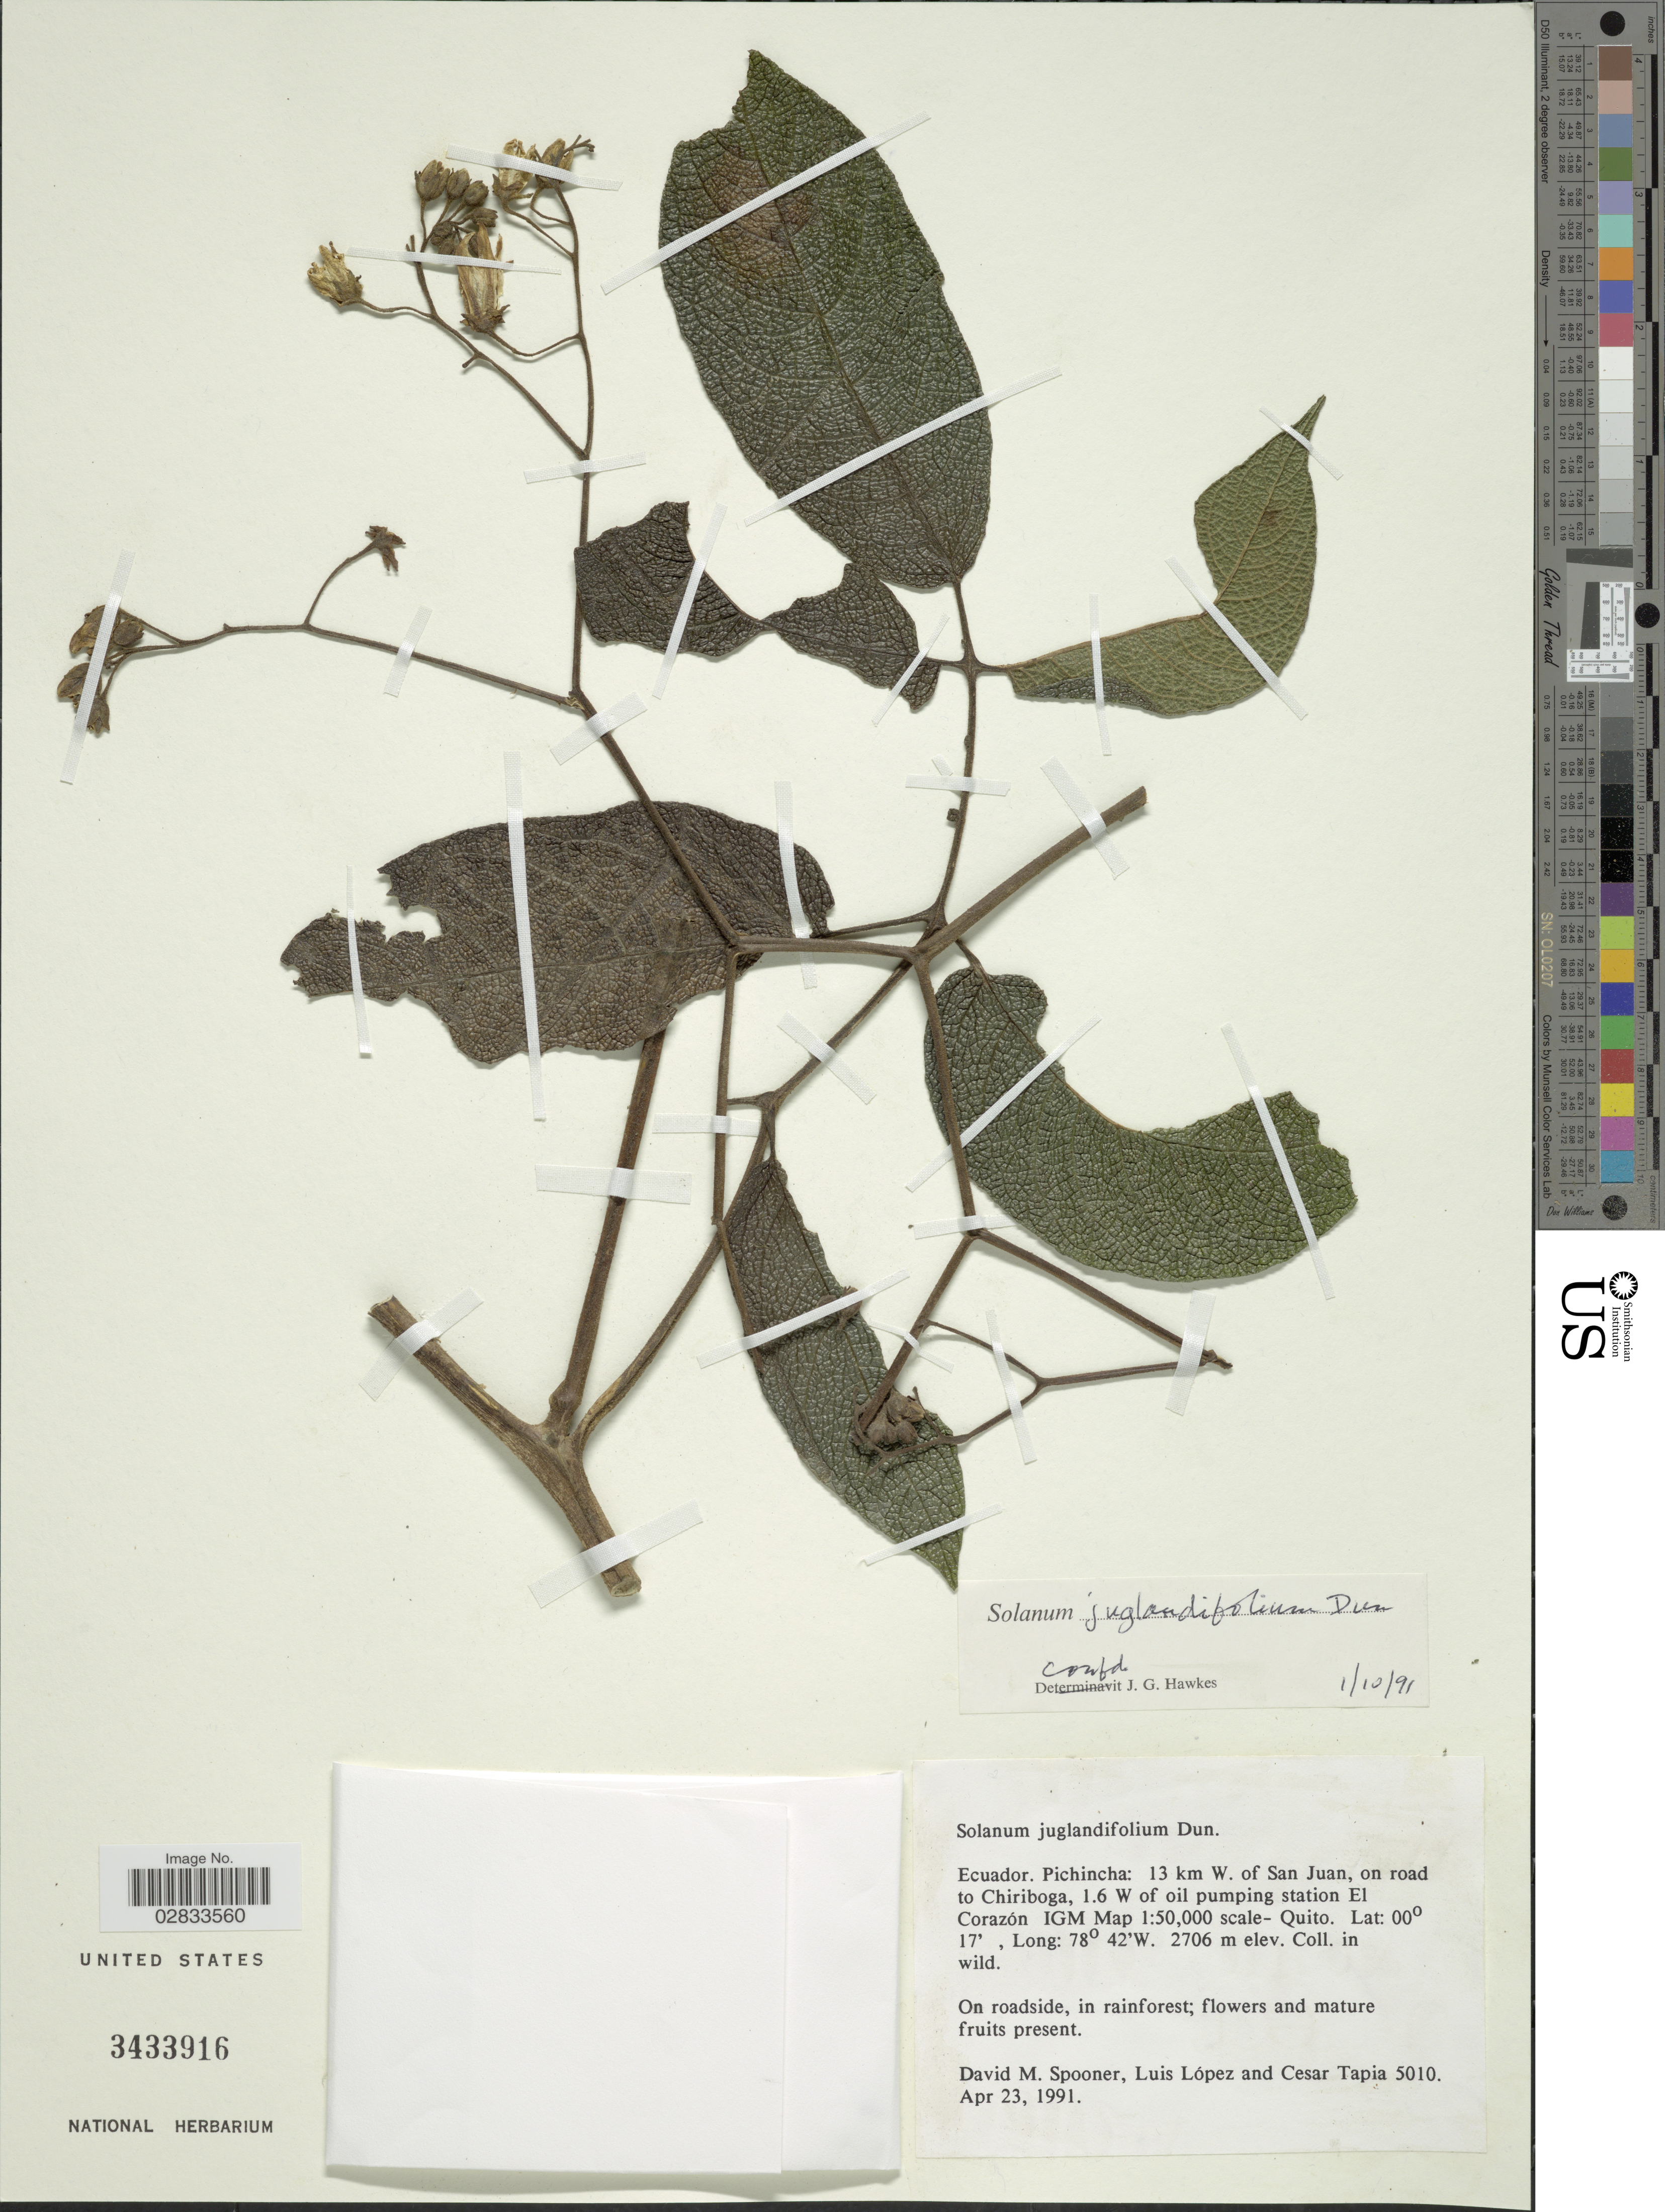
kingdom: Plantae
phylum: Tracheophyta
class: Magnoliopsida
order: Solanales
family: Solanaceae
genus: Solanum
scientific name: Solanum juglandifolium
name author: Dunal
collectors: D. Spooner, L. López & C. Tapia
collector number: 5010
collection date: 1991-04-23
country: Ecuador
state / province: Pichincha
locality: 13 km W. of San Juan, on road to Chiriboga, 1.6 W of oil pumping station El Corazón IGM Map 1:50,000 scale- Quito.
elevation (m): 2706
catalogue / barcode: US 3433916